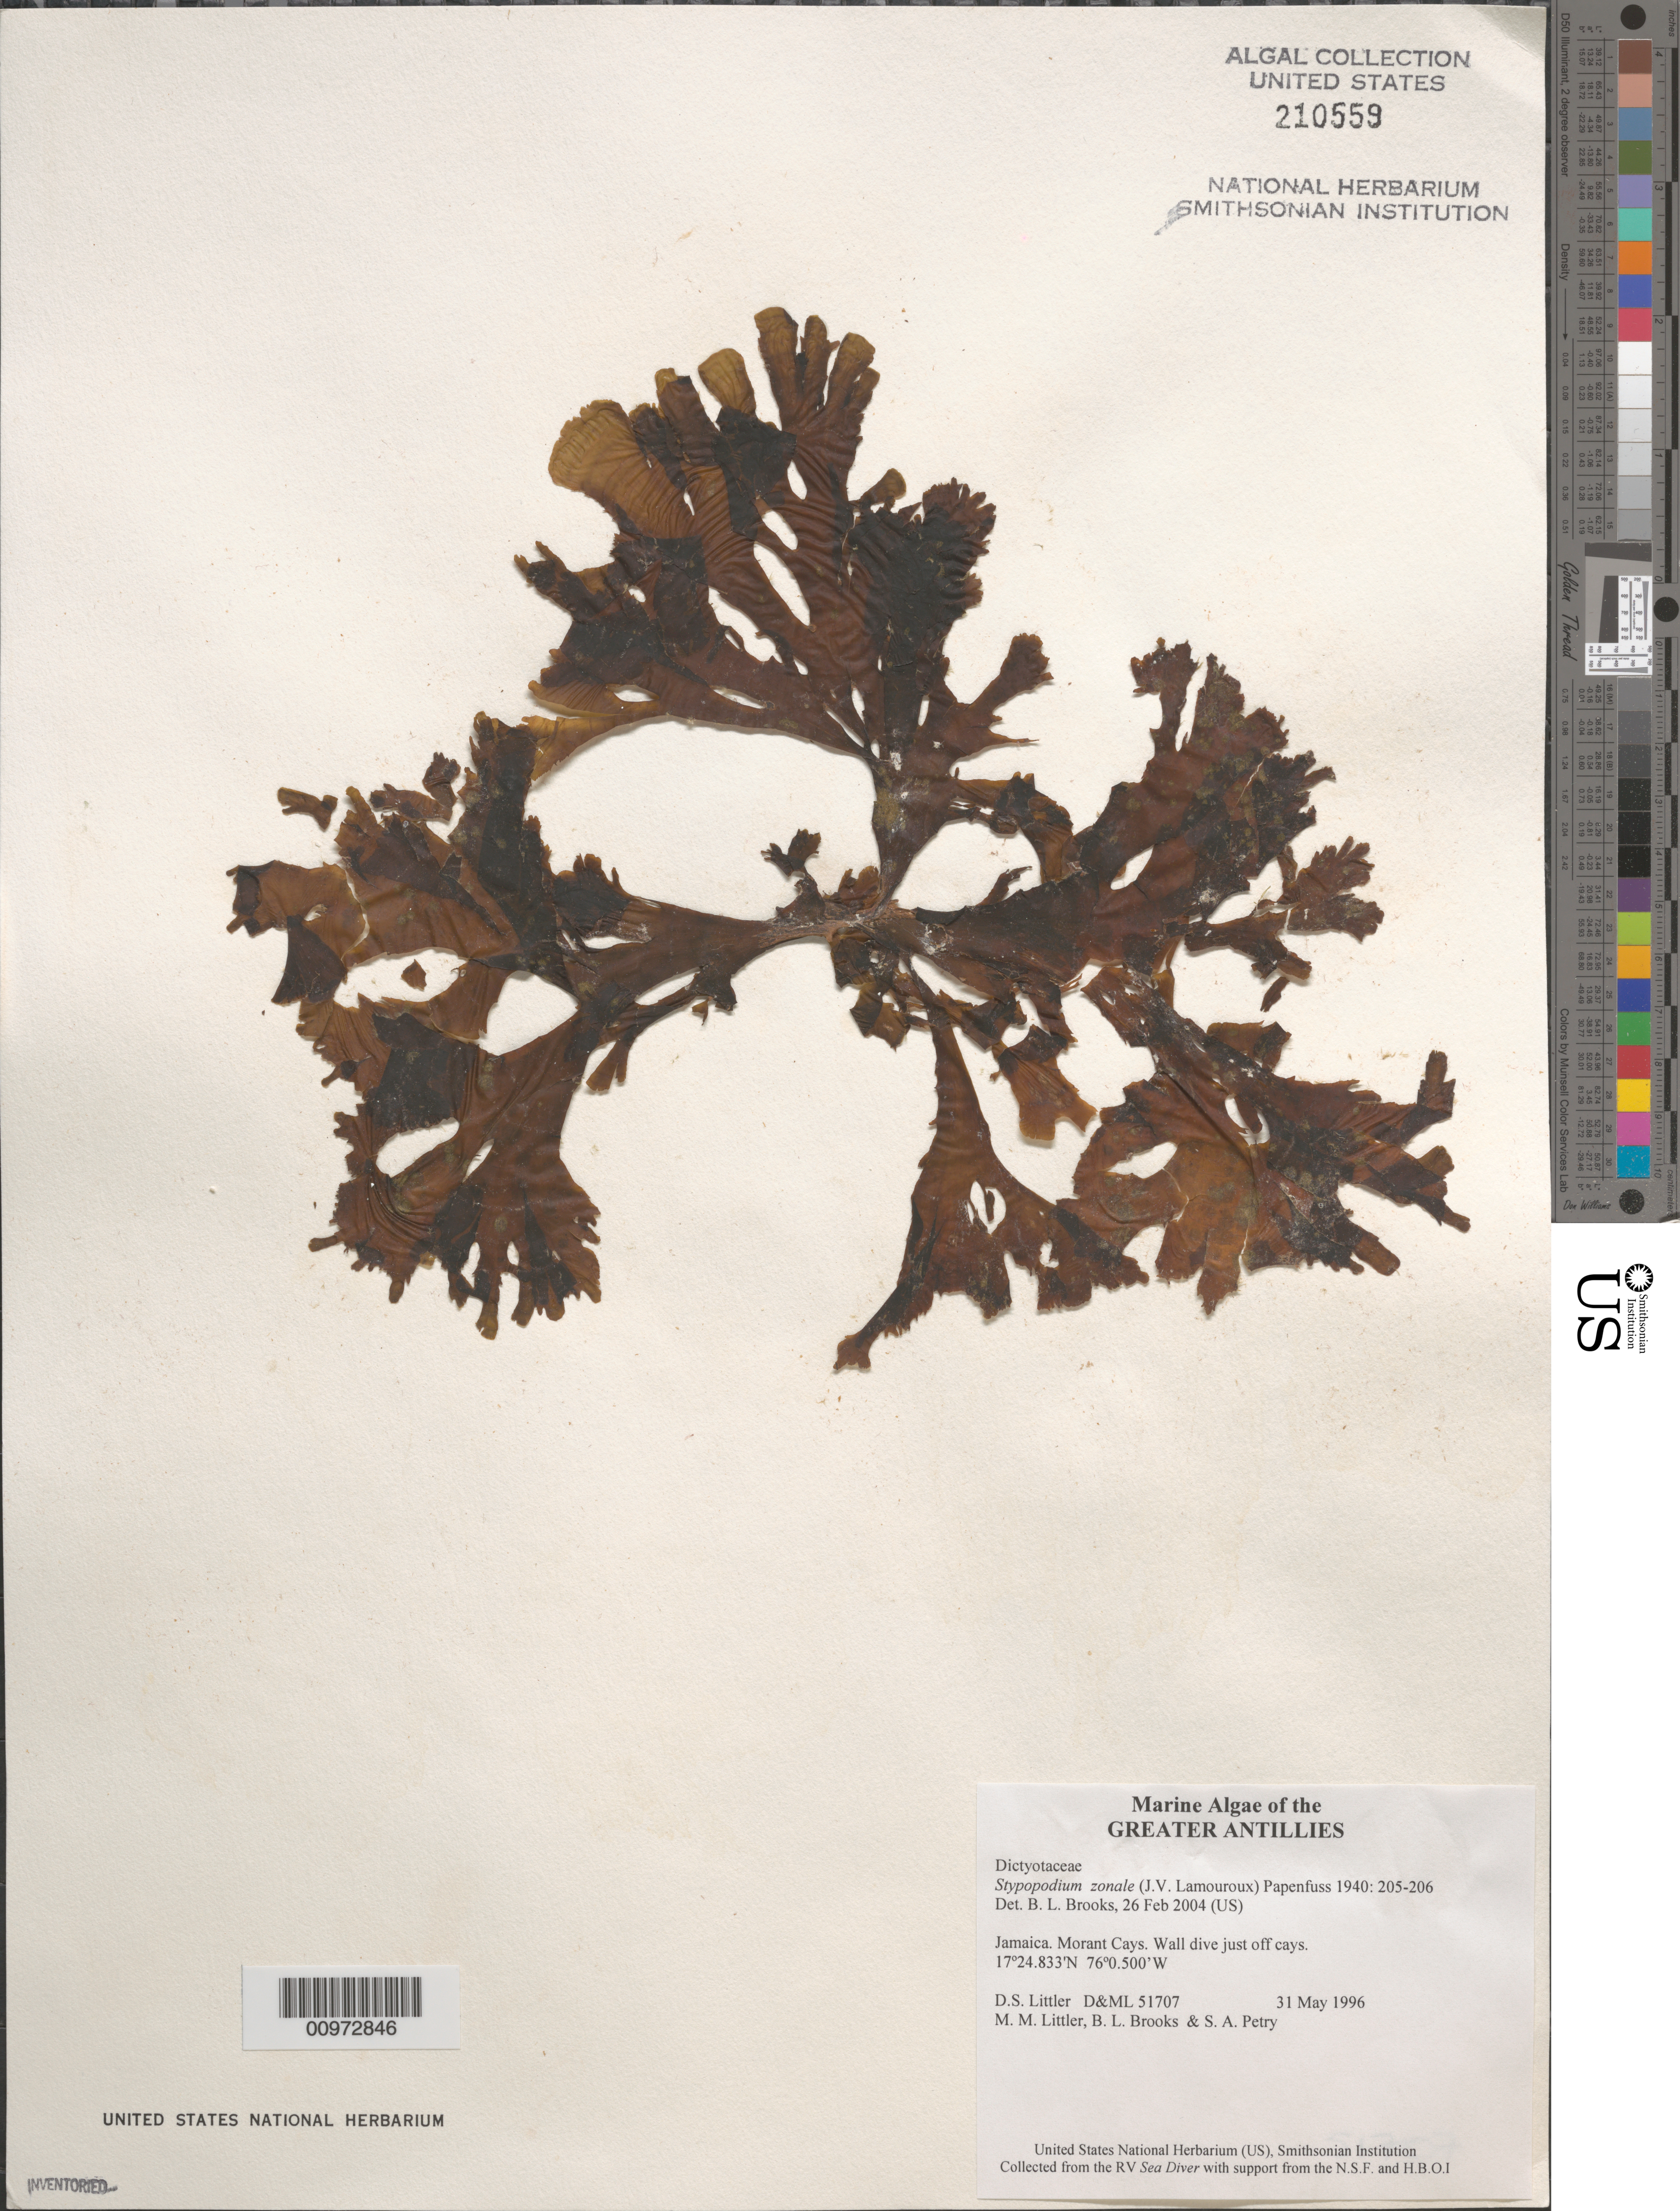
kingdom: Chromista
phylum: Ochrophyta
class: Phaeophyceae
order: Dictyotales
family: Dictyotaceae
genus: Stypopodium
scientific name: Stypopodium zonale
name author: (J.V.Lamouroux) Papenf.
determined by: Brooks, B. L., (BOT), Smithsonian Institution - National Museum of Natural History (UNITED STATES)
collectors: D. S. Littler, M. M. Littler, B. Brooks & S. Petry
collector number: D&ML 51707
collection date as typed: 31 May 1996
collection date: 1996-05-31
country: Jamaica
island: Morant Cays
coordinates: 17 24.833'N, 76 0.500'W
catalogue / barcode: US 210559